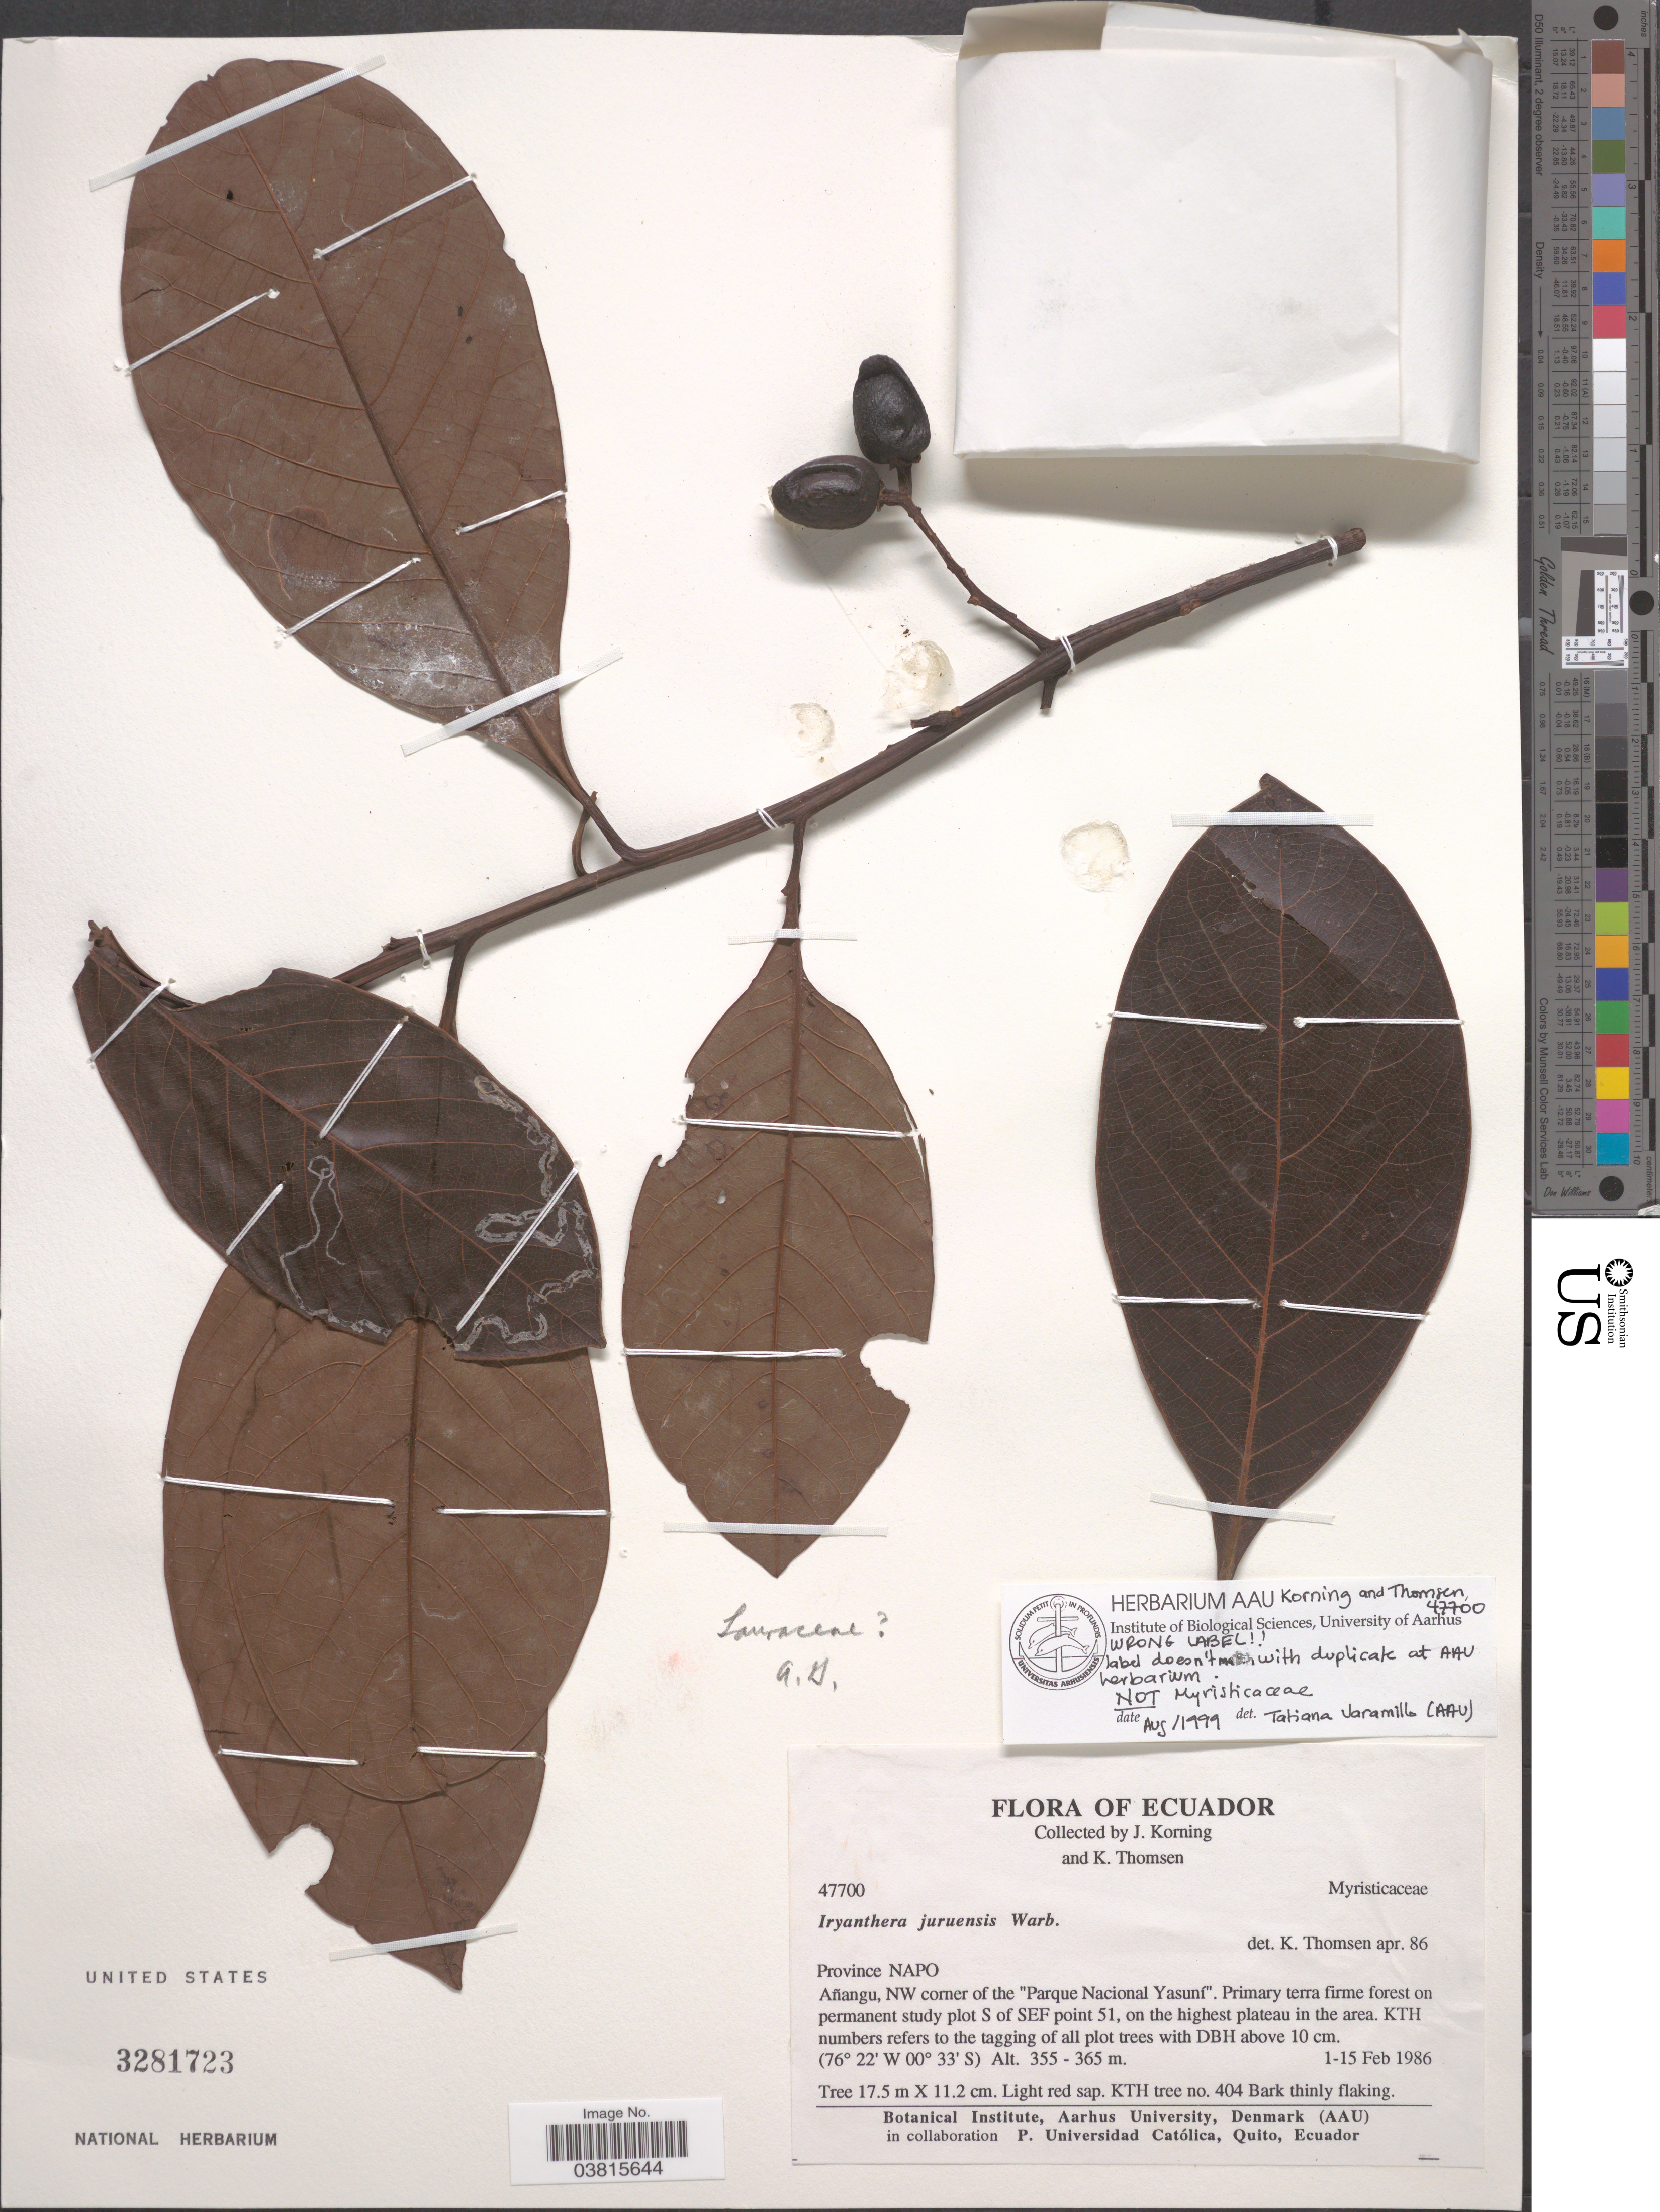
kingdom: Plantae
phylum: Tracheophyta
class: Magnoliopsida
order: Laurales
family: Lauraceae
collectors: J. Korning & K. Thomsen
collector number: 47700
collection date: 1986-02-01/1986-02-15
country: Ecuador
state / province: Napo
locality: Añangu, NW corner of the "Parque Nacional Yasuní". Primary terra frime forest on permanent study plot S of SEF point 51, on the highest plateau in the area.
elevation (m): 355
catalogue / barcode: US 3281723